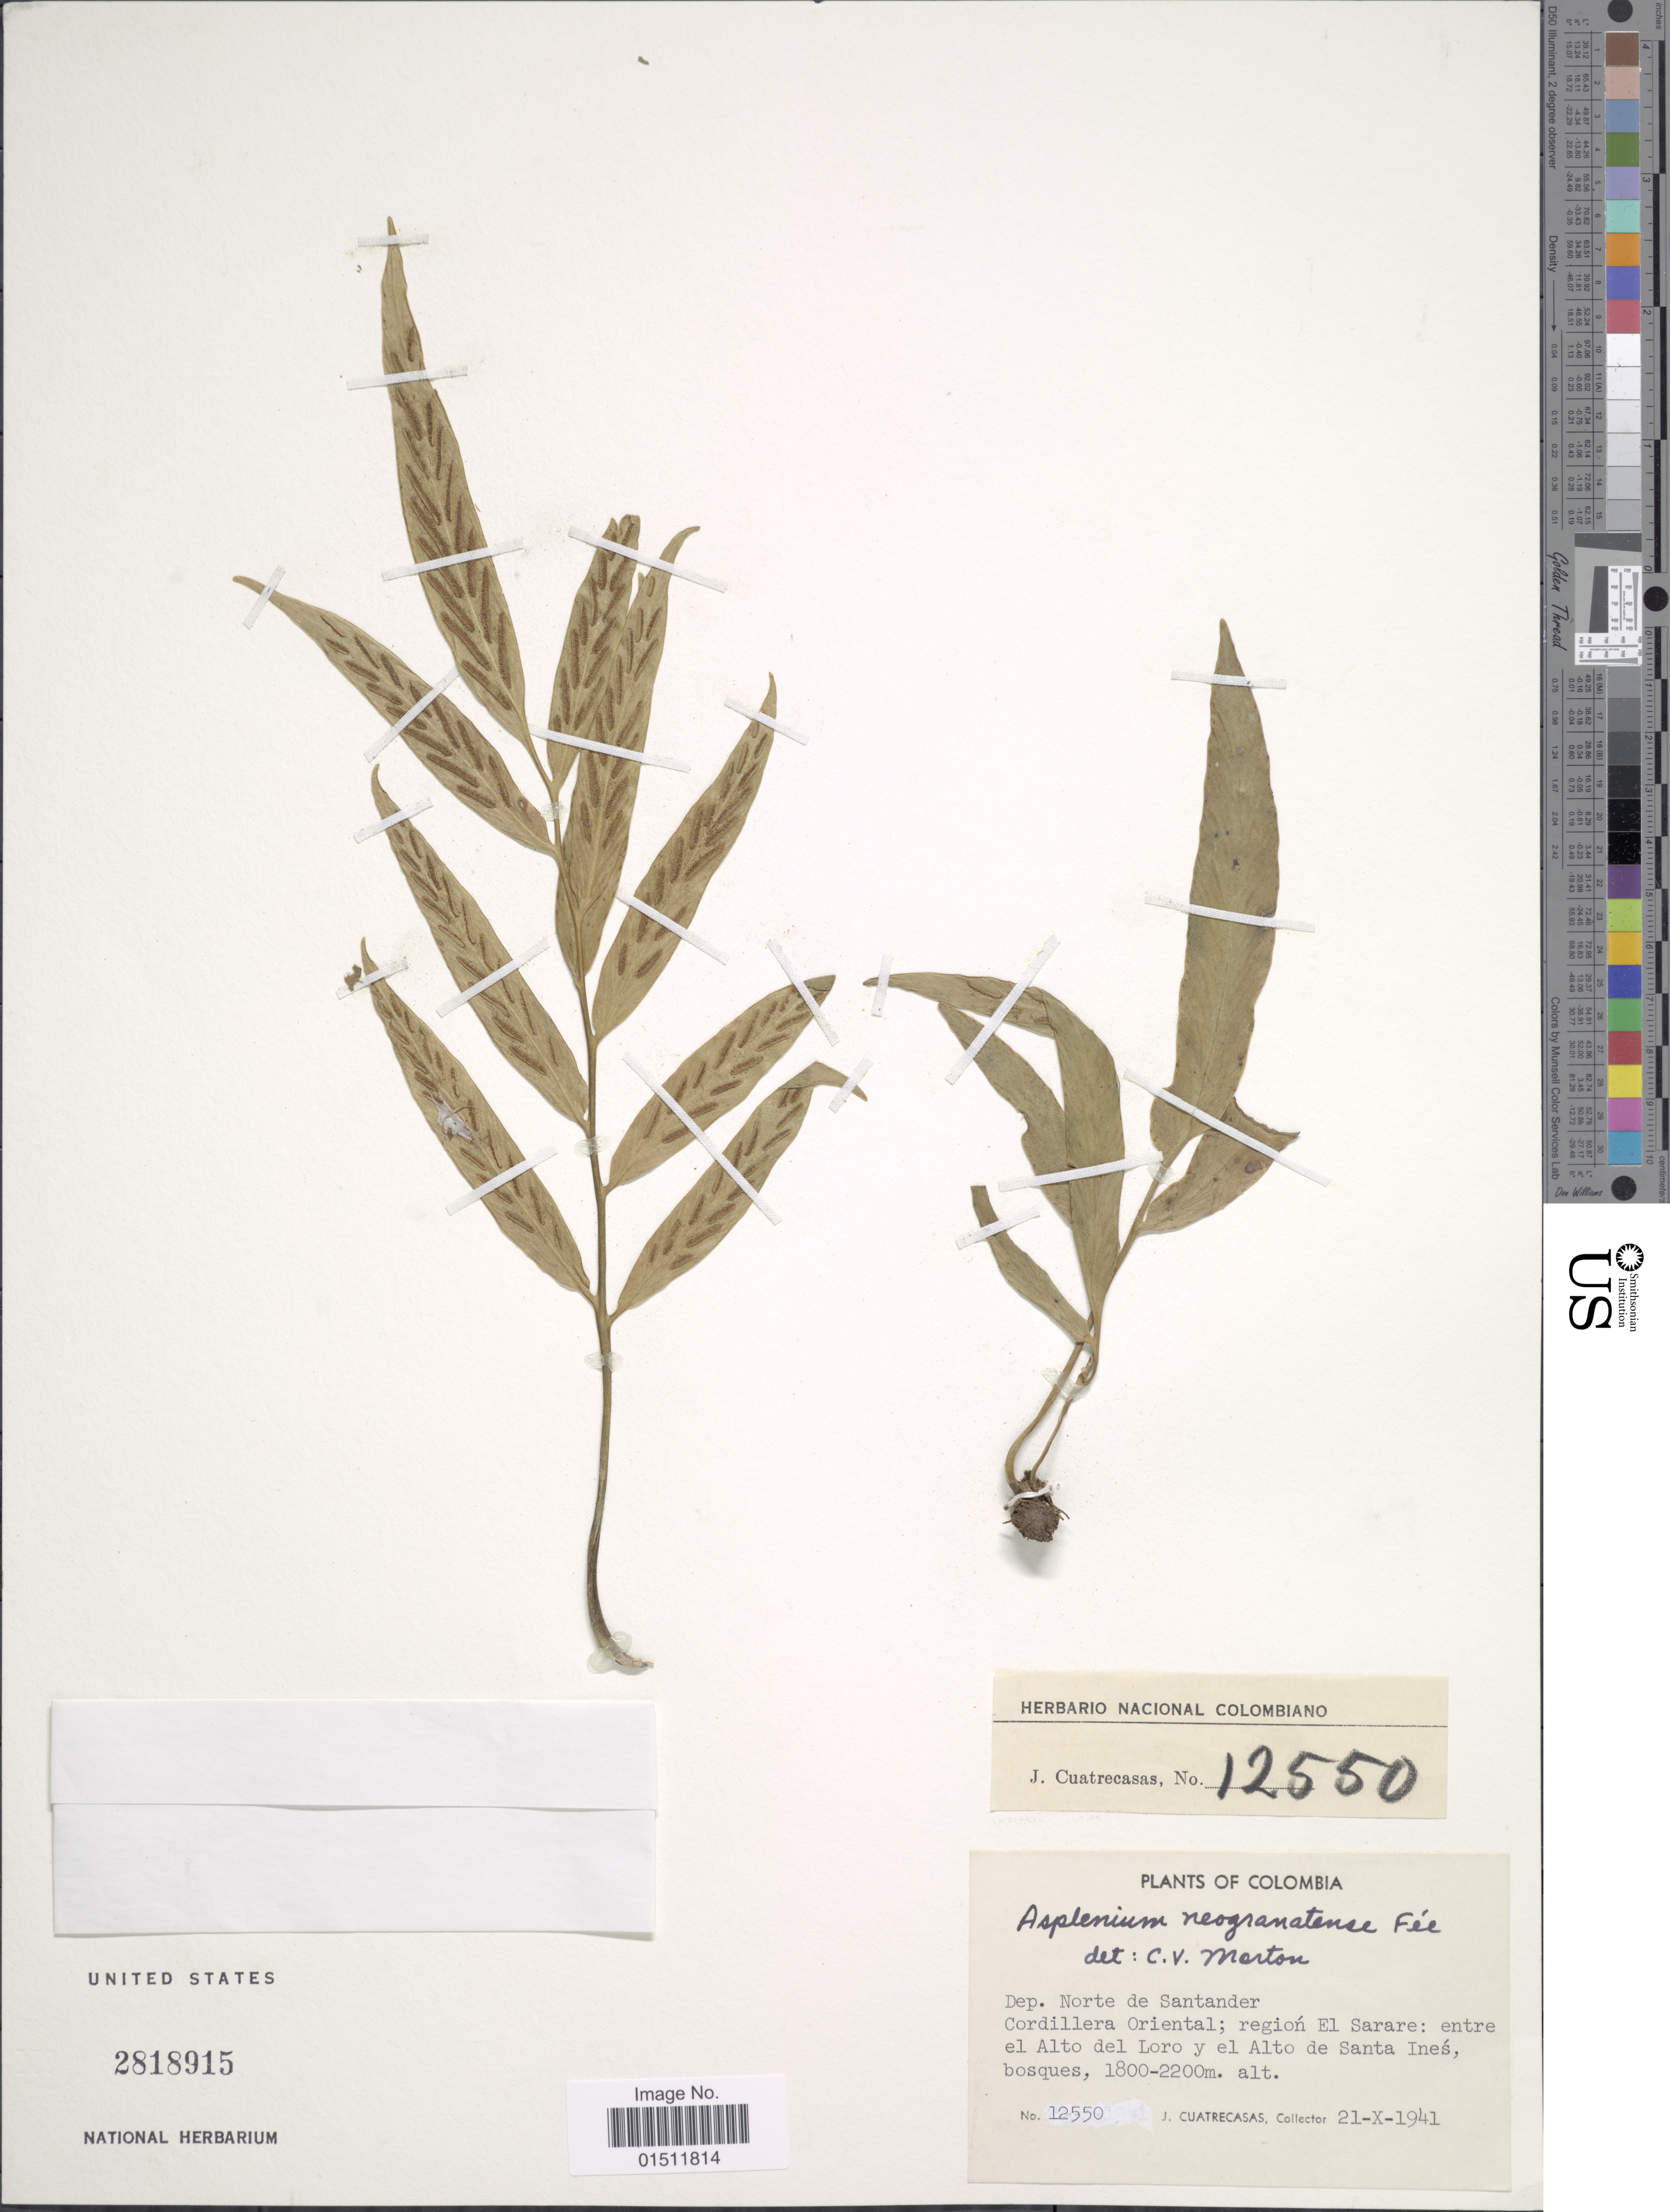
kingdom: Plantae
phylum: Tracheophyta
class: Polypodiopsida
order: Polypodiales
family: Aspleniaceae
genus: Asplenium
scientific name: Asplenium neogranatense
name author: Fée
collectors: J. Cuatrecasas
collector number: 12550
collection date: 1941-10-21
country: Colombia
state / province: Santander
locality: Dept. Norte de Santander, Cordillera Oriental, region El Sarare: entre el Alto del Loro y el Alto de Santa Ines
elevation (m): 1800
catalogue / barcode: US 2818915